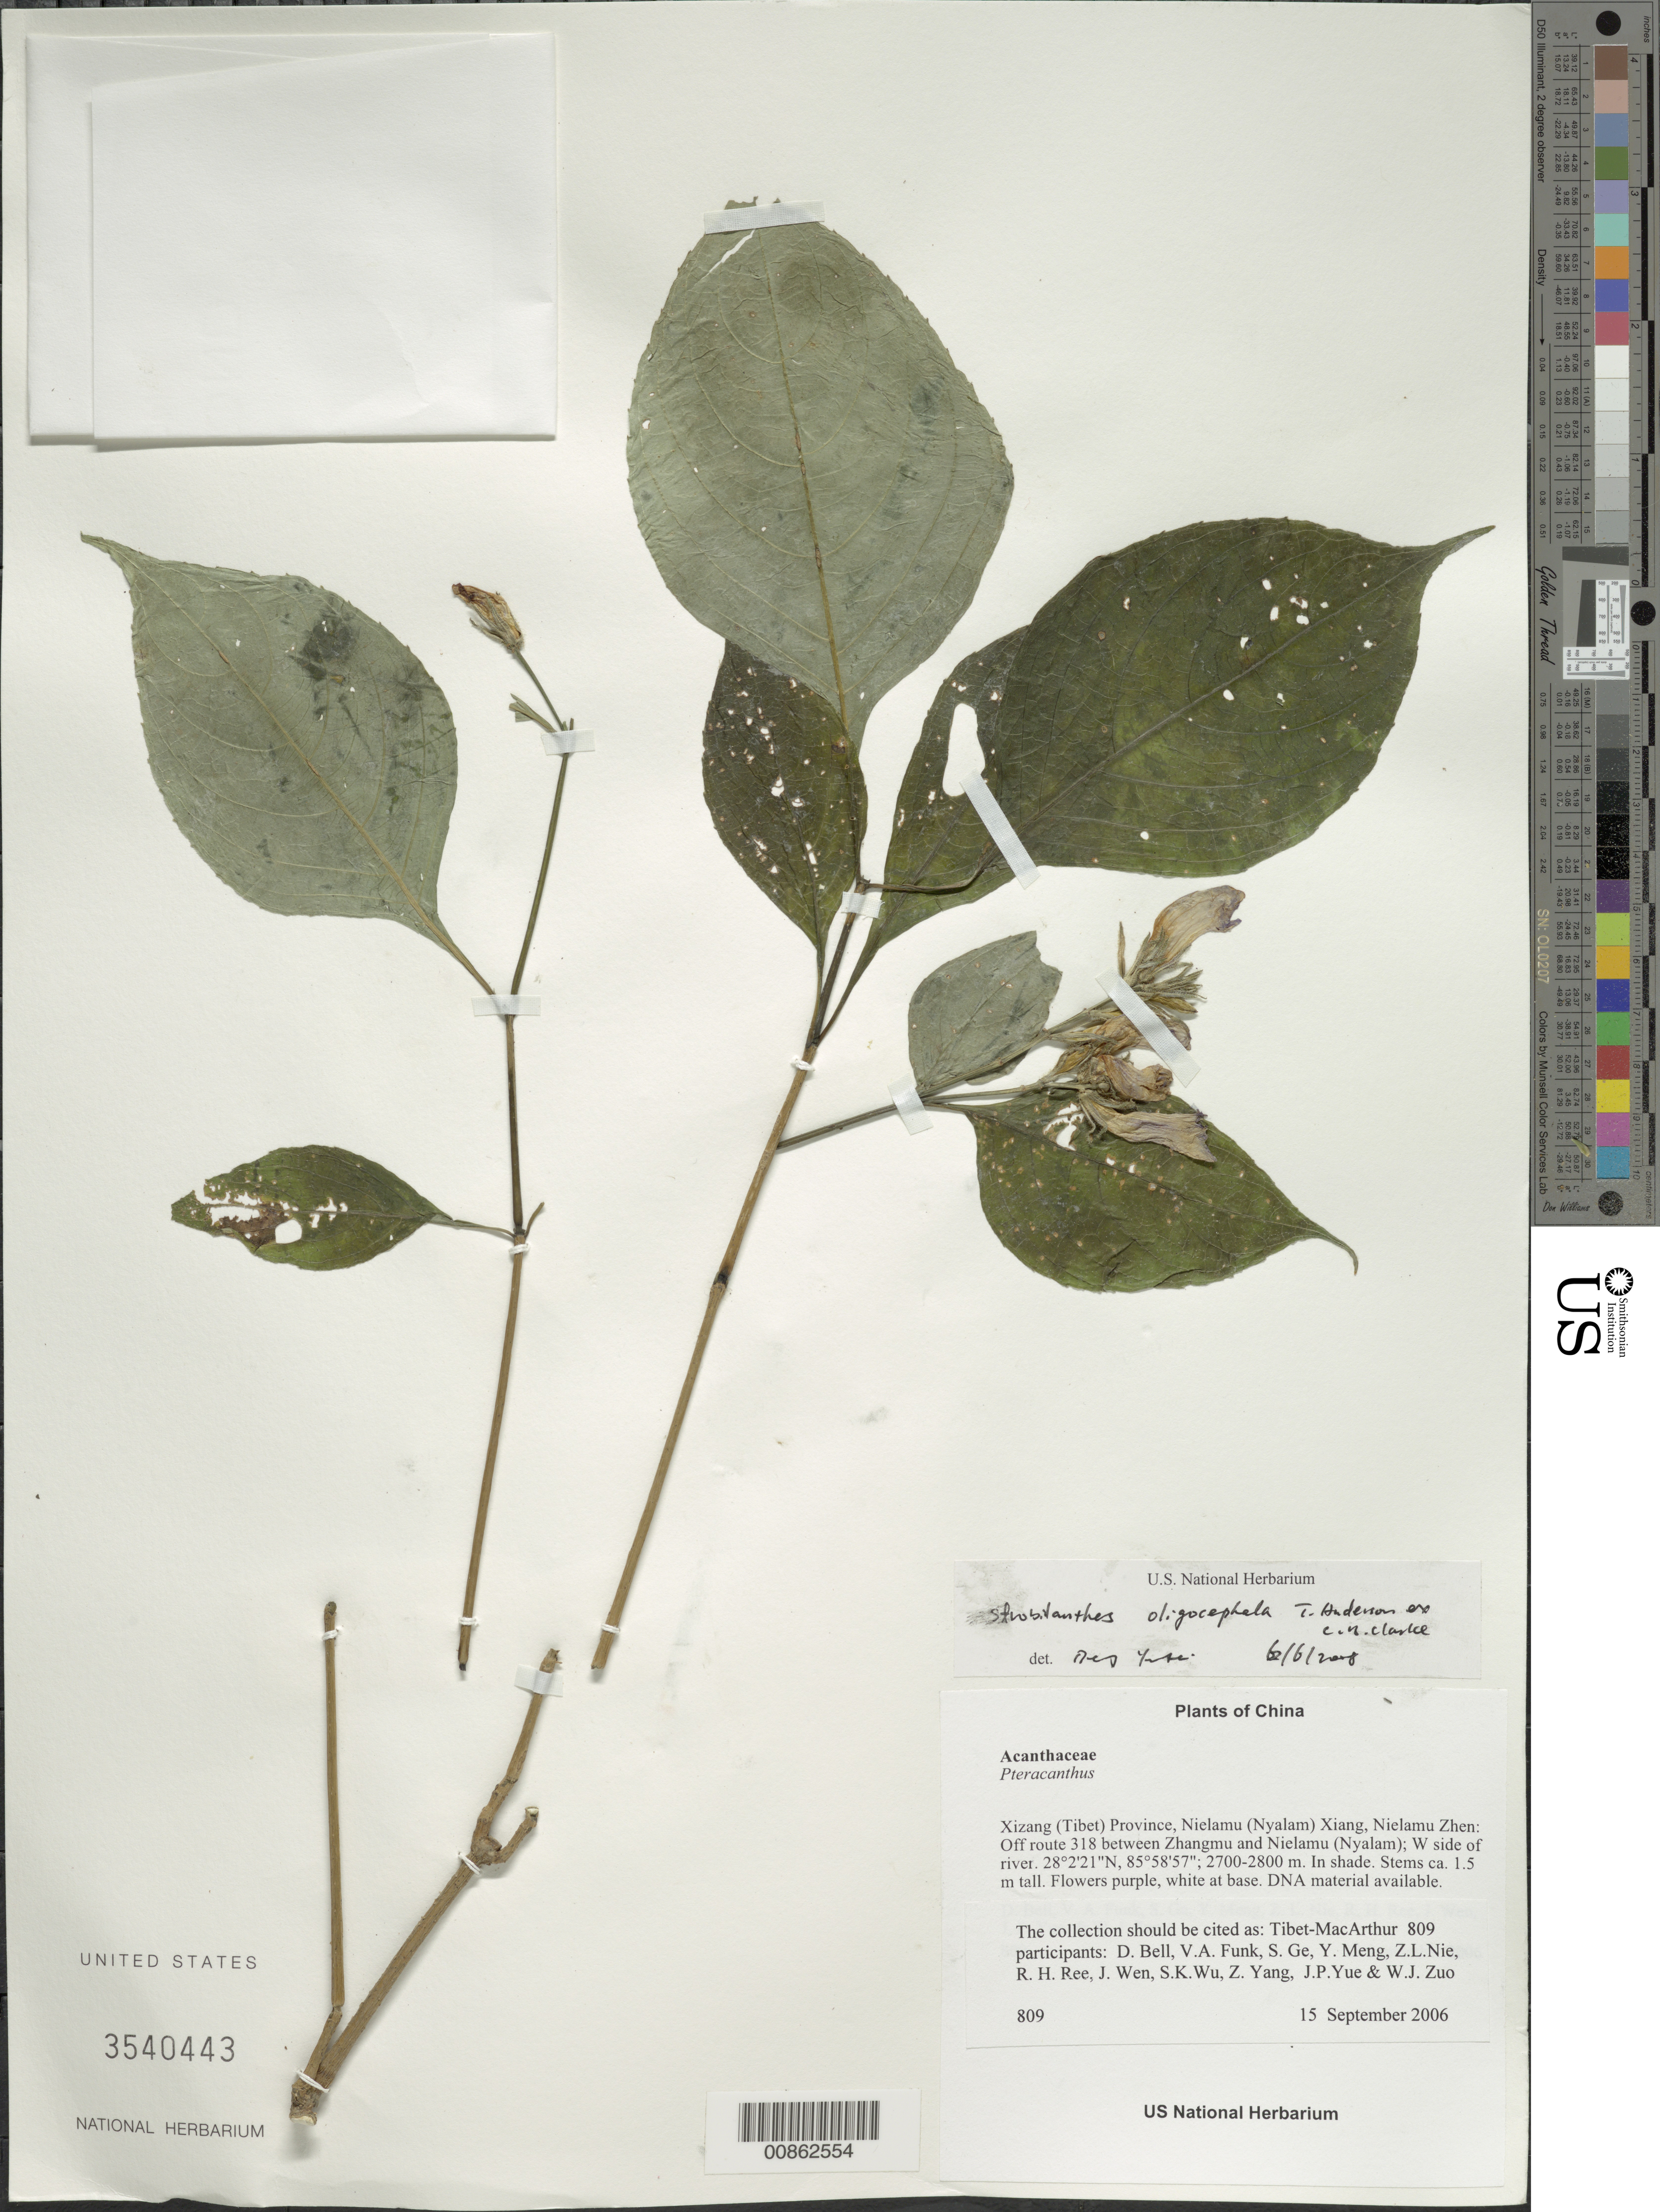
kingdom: Plantae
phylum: Tracheophyta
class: Magnoliopsida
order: Lamiales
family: Acanthaceae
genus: Strobilanthes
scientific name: Strobilanthes oligocephala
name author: T. Anderson ex C.B. Clarke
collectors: Tibet-MacArthur, D. A. Bell, V. Funk, S. Ge, Y. Meng, Z. Nie, R. Ree, J. Wen, J. Yue & W. Zuo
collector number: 809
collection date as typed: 15 Sep 2006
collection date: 2006-09-15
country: China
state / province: Xizang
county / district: Nielamu (Nyalam) Xian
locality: Nielamu Zhen. Off route 318 between Zhangmu and Nielamu (Nyalam); W side of river.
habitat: Steep slope with scattered broadleaved and coniferous trees (including Abies georgiana) and shrubs; disturbed active logging area. In shade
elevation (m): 2700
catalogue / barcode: US 3540443